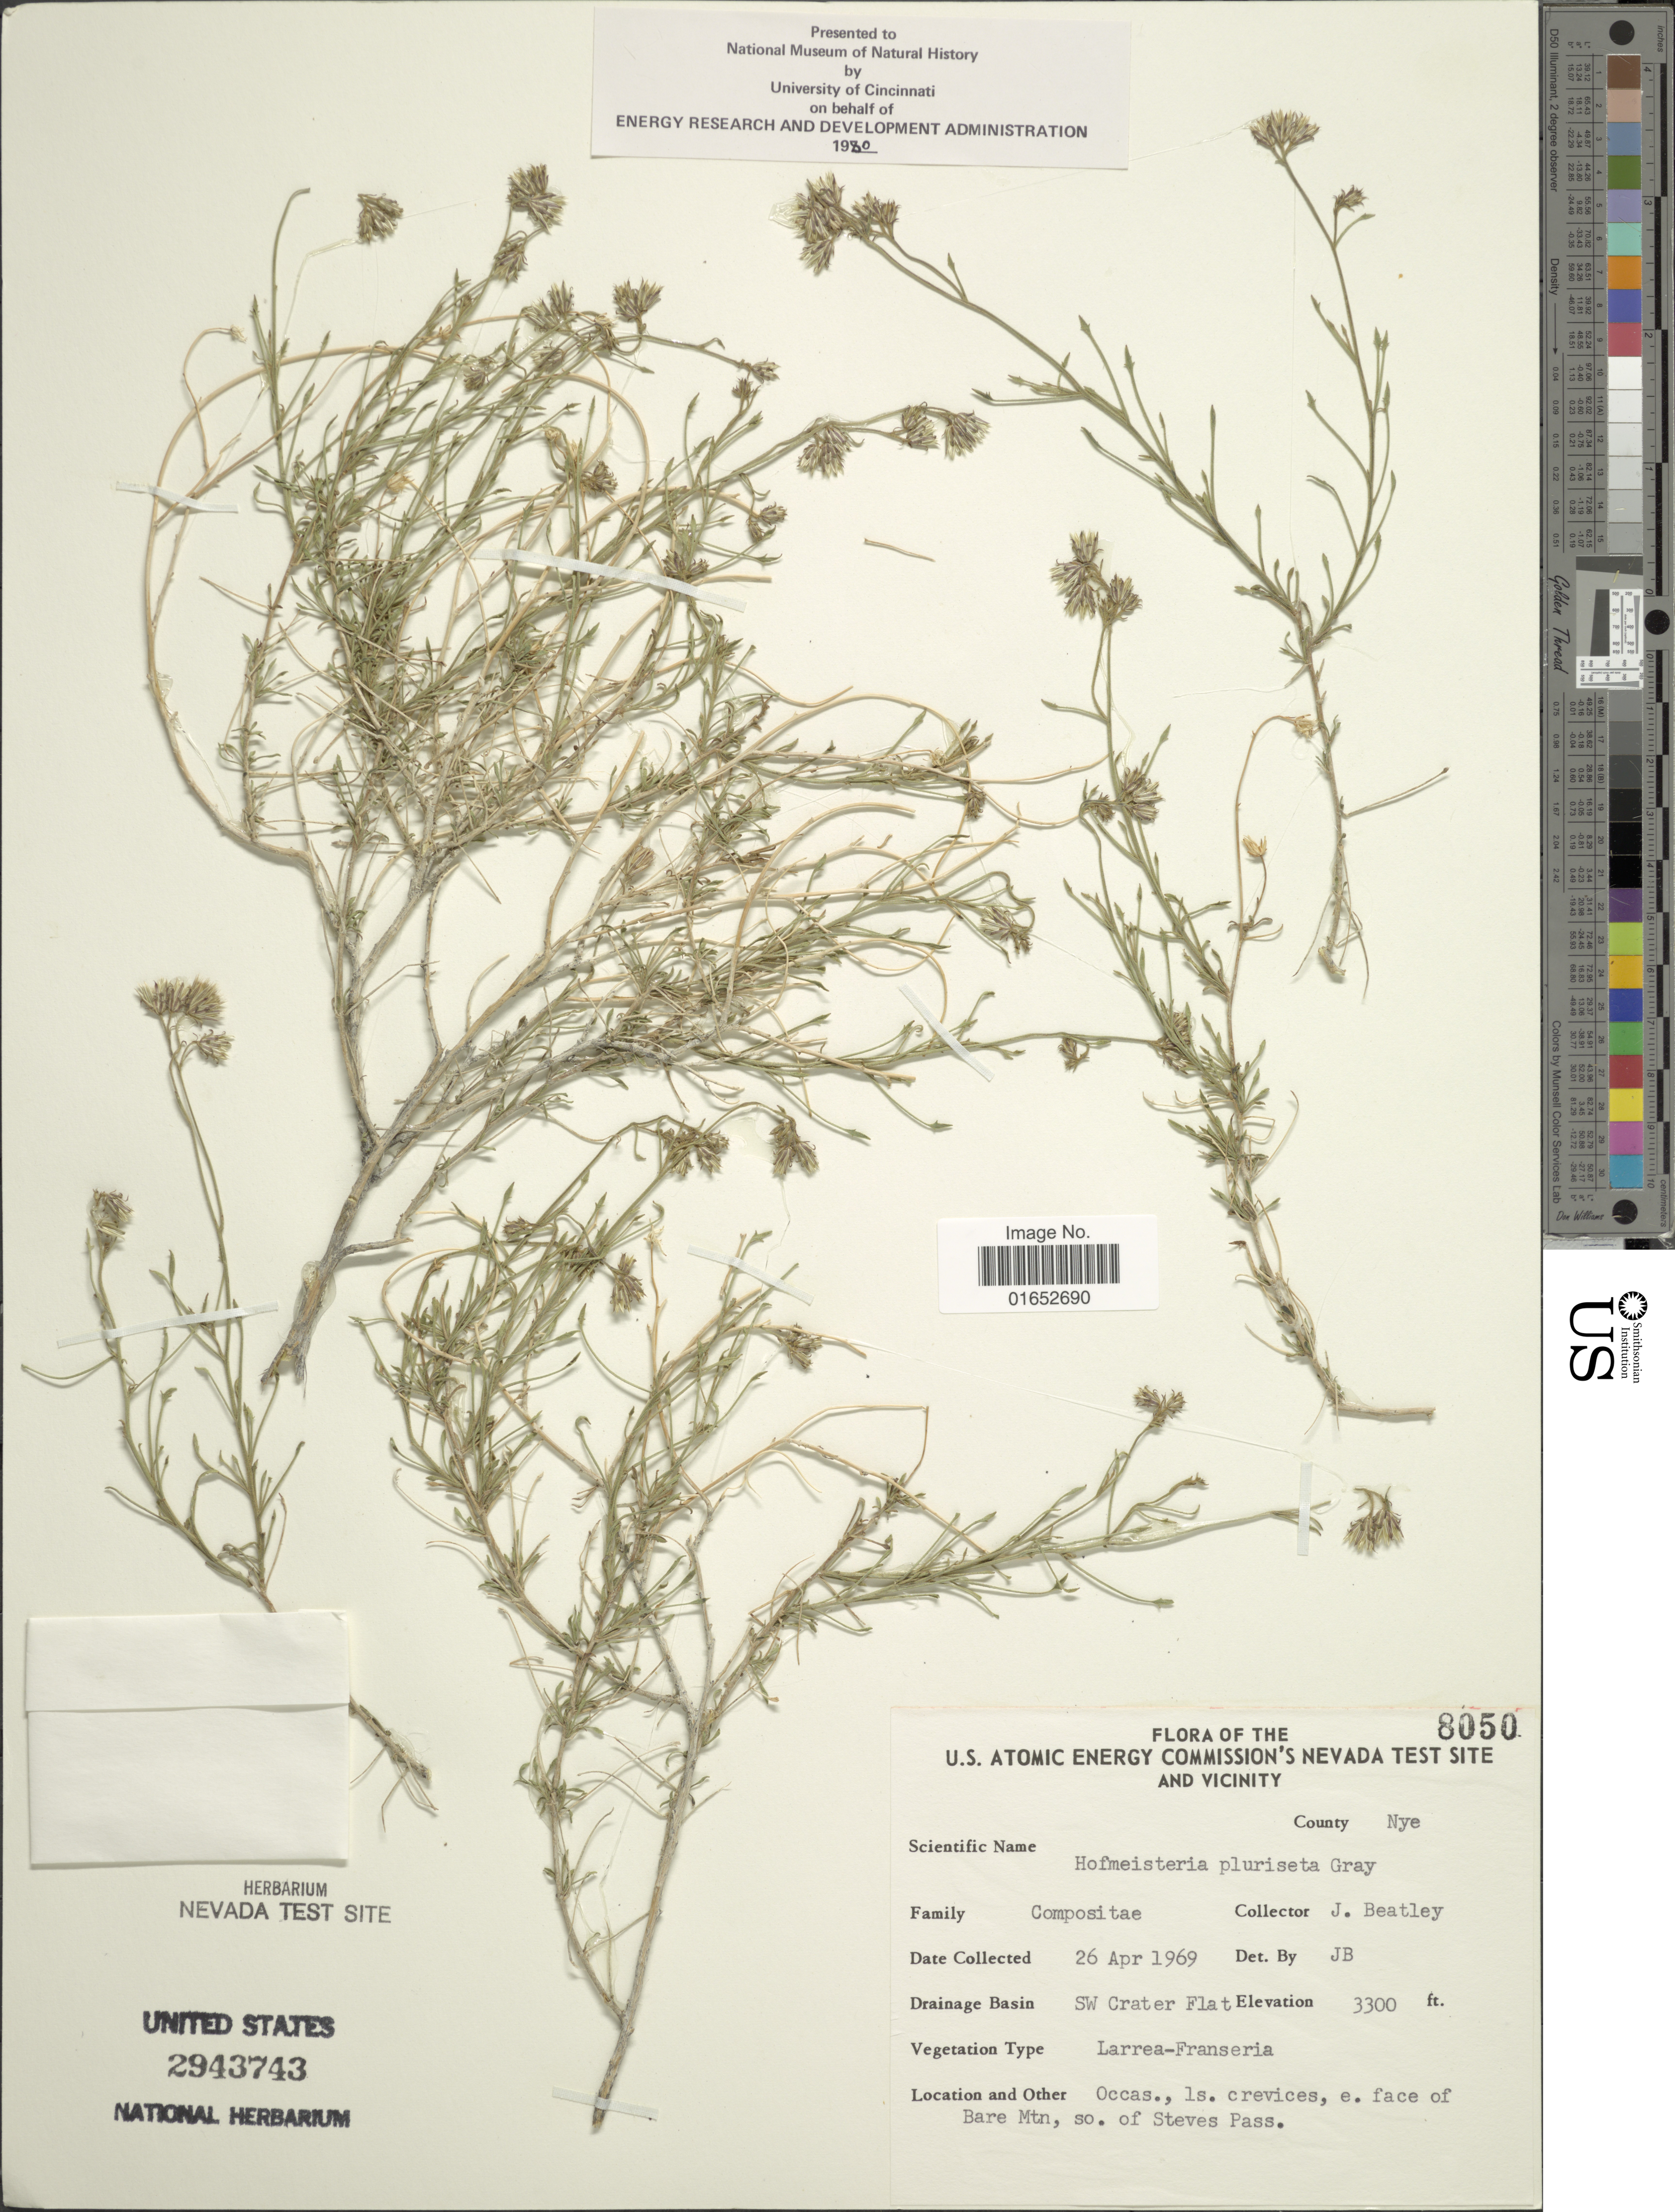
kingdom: Plantae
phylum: Tracheophyta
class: Magnoliopsida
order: Asterales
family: Asteraceae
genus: Pleurocoronis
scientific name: Pleurocoronis pluriseta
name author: (A. Gray) R.M. King & H. Rob.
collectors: J. C. Beatley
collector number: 8050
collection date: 1969-04-26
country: United States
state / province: Nevada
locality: The U.S. Atomic Energy Commission's Nevada Test Site and Vicinity, County: Nye, Drainage Basin SW Crater Flat, Occas., Is. crevices, e. face of Bare Mtn, so. of Steves Pass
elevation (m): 1006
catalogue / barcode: US 2943743